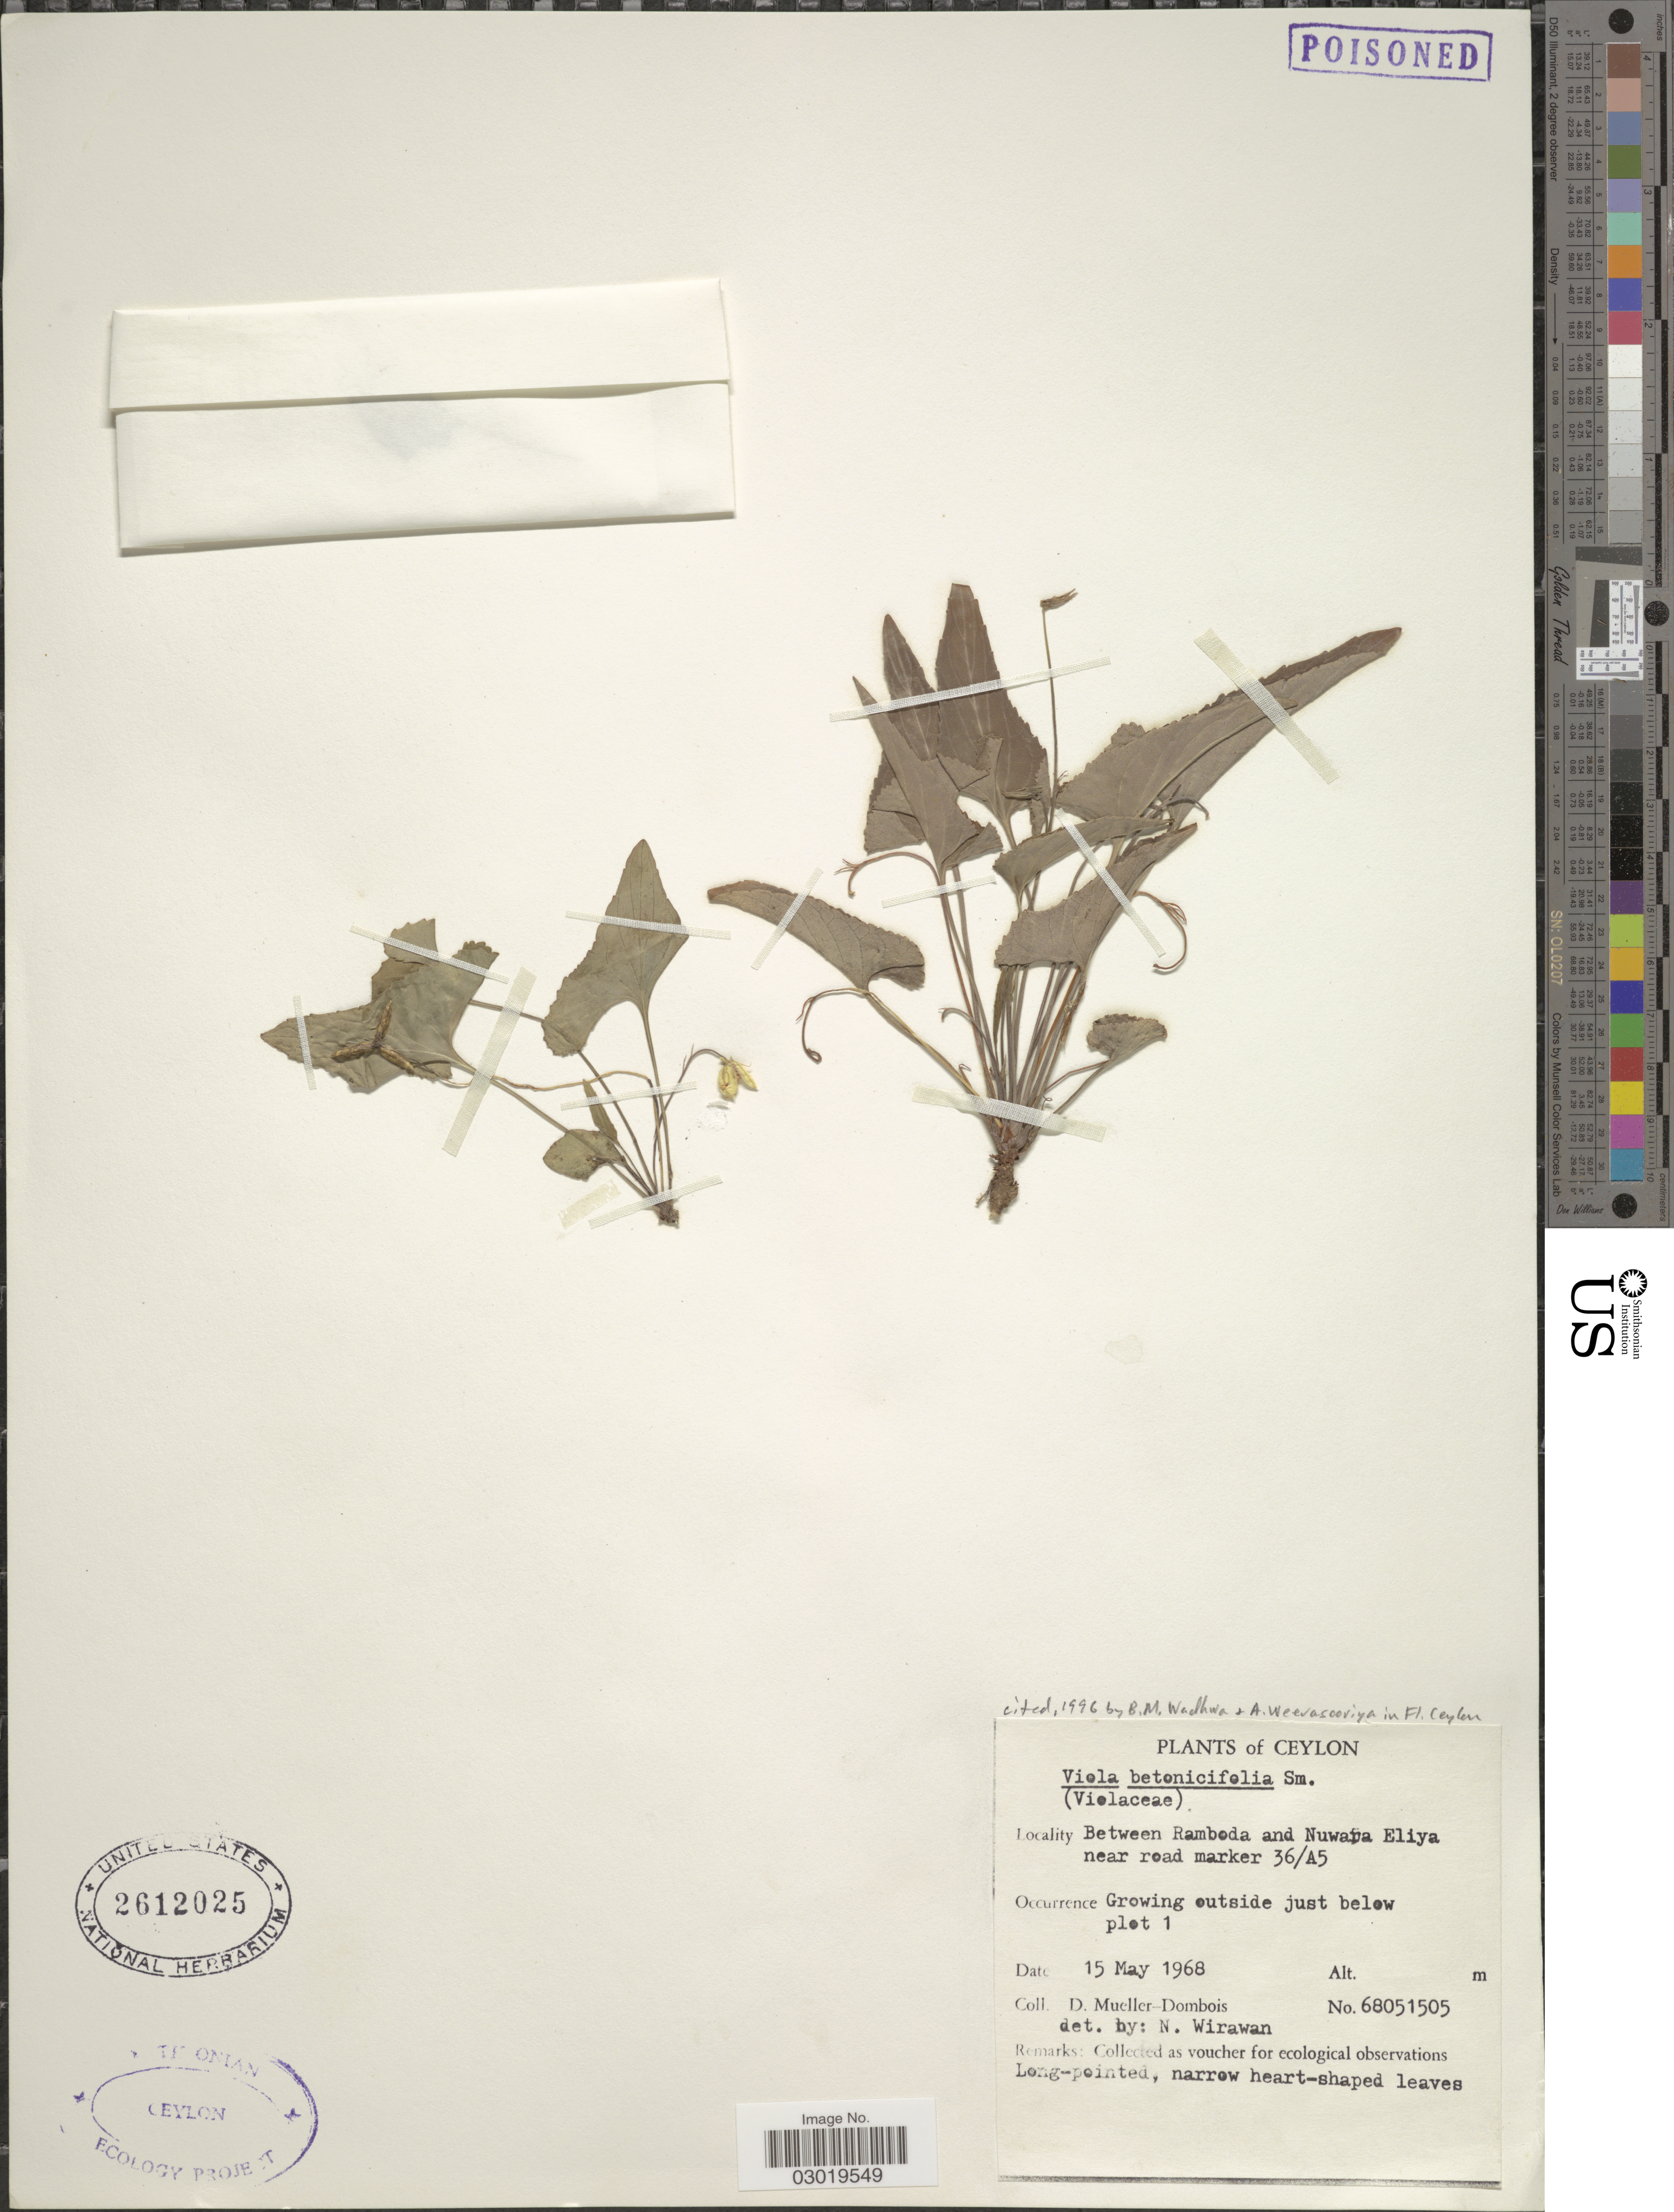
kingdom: Plantae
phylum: Tracheophyta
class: Magnoliopsida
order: Malpighiales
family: Violaceae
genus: Viola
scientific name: Viola betonicifolia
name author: Sm.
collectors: D. Mueller-Dombois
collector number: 68051505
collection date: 1968-05-15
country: Sri Lanka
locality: Between Ramboda and Nuwana Eliya near road marker 36/A5, Growing outside just below plot 1.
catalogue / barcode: US 2612025